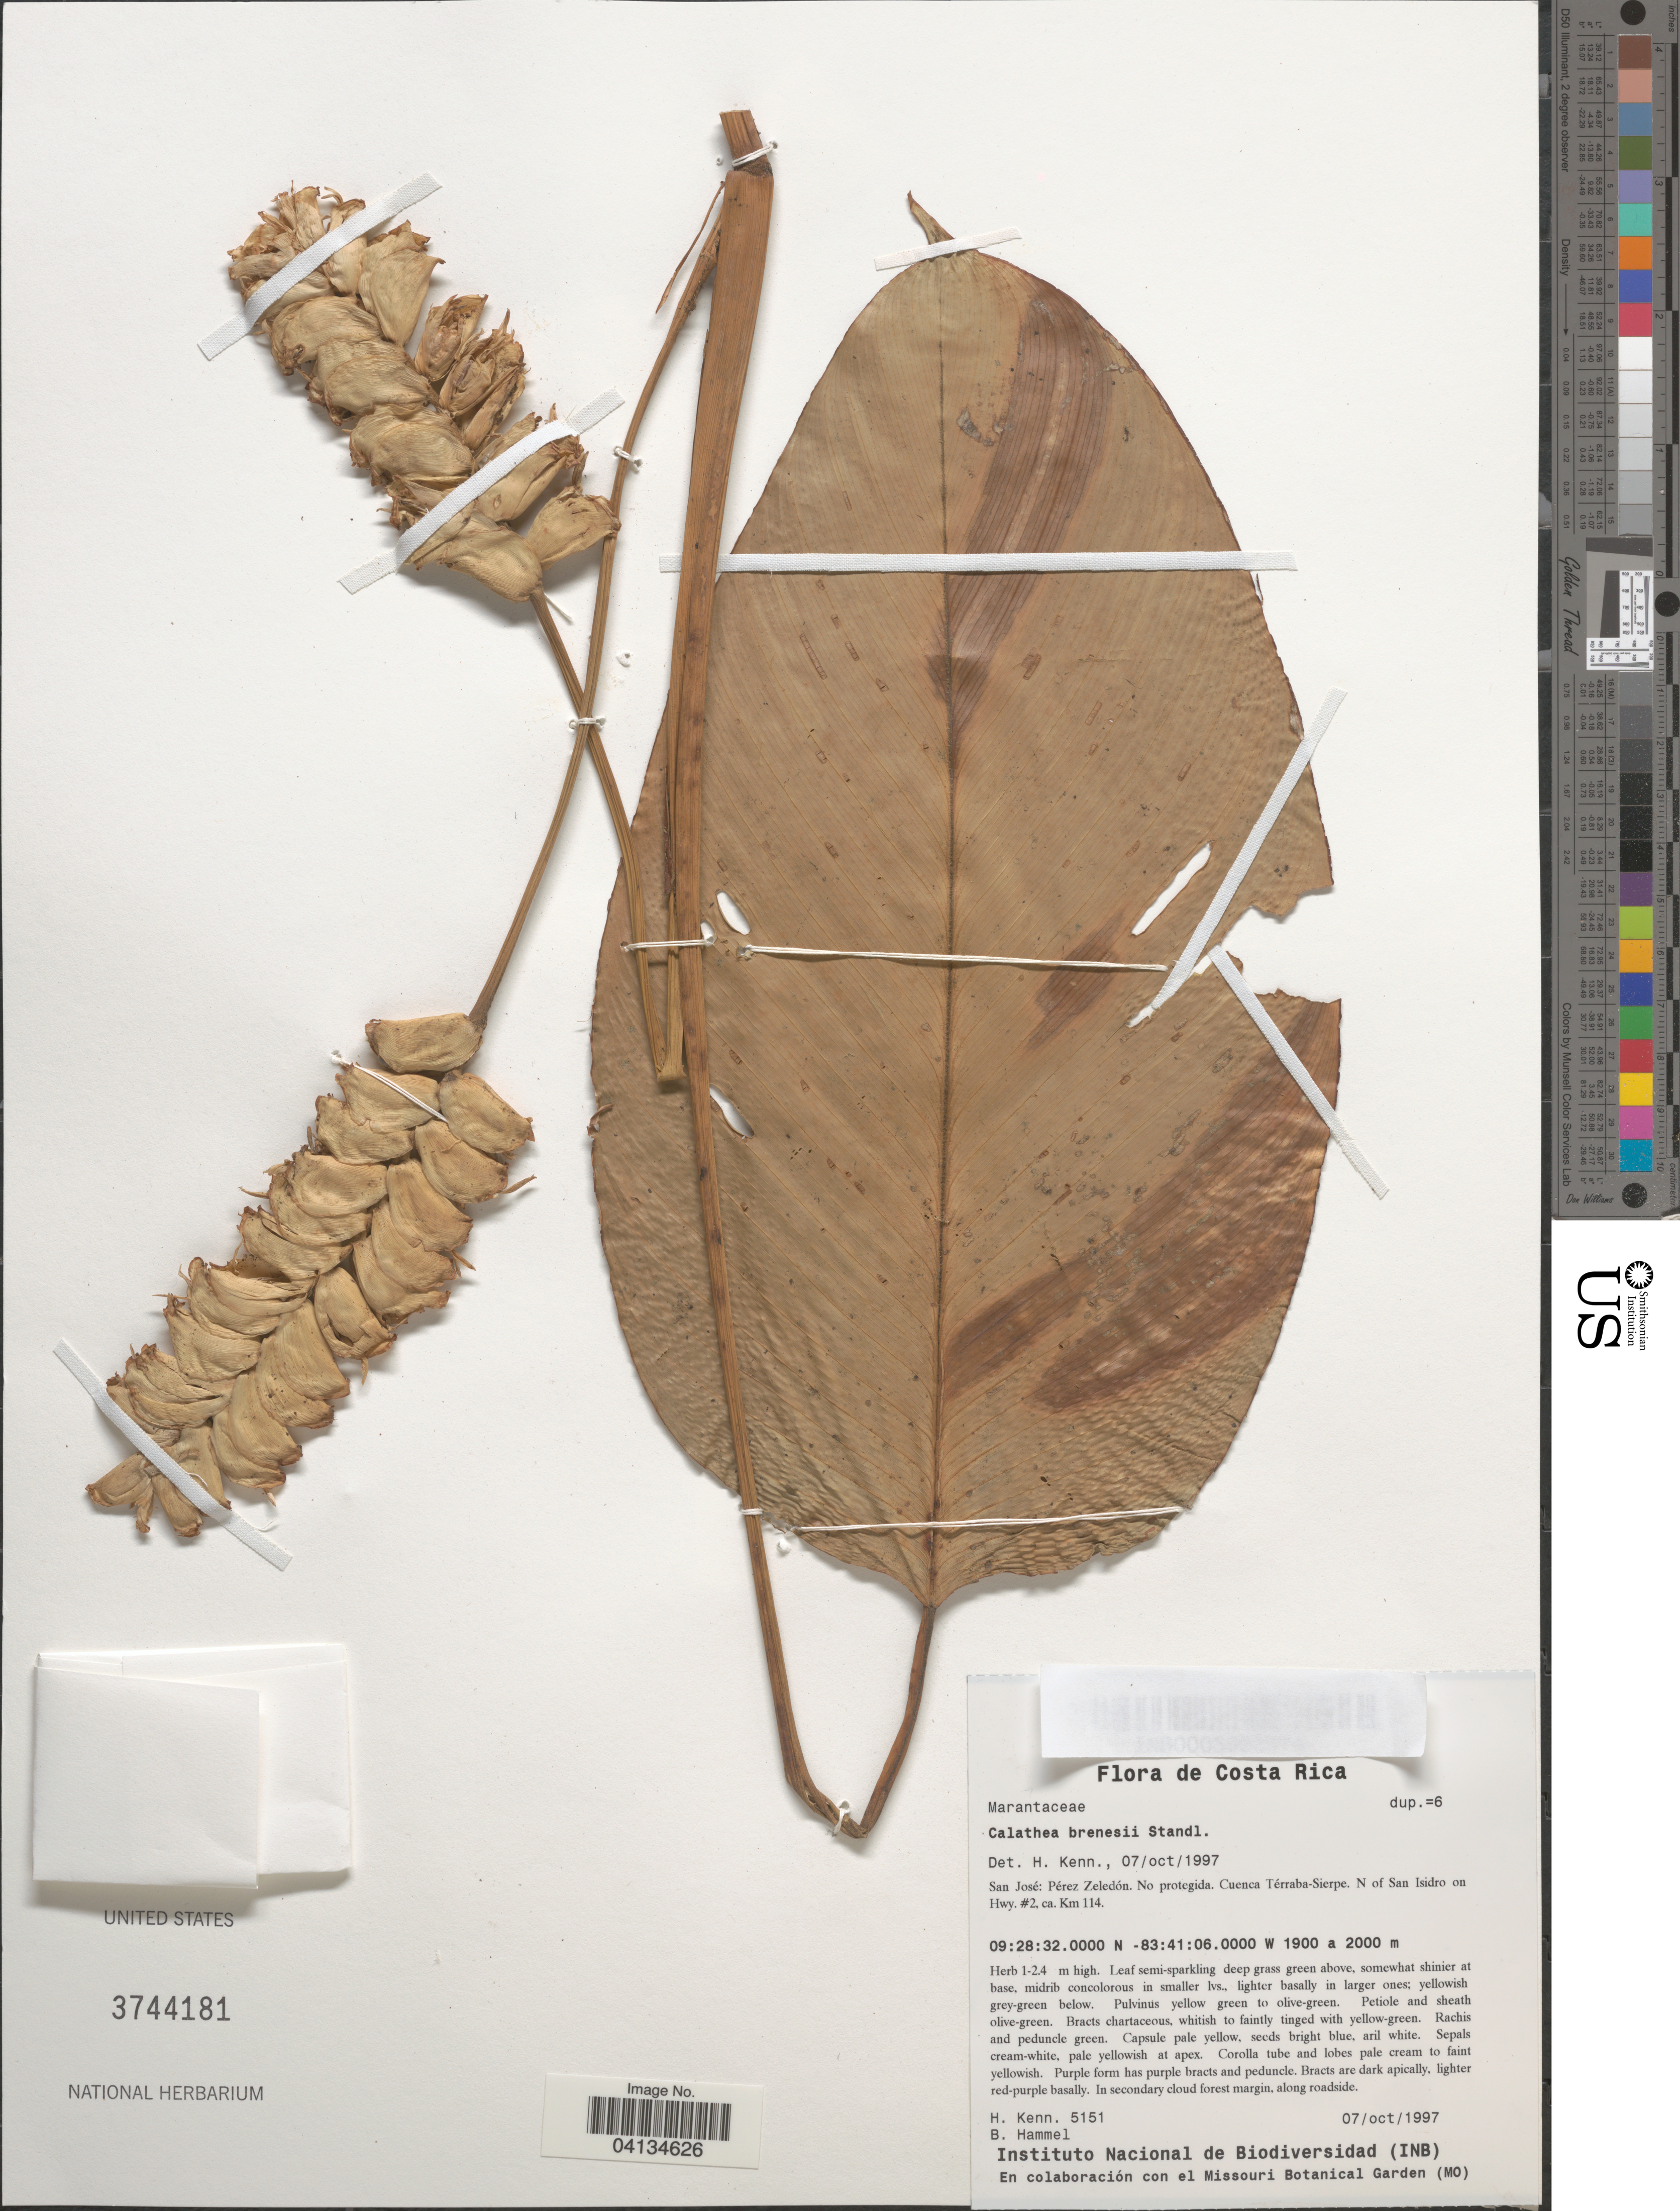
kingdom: Plantae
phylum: Tracheophyta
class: Liliopsida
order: Zingiberales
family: Marantaceae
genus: Calathea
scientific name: Calathea brenesii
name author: Standl.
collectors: H. Kenn. & B. Hammel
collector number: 5151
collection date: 1997-10-07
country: Costa Rica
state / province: San José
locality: Pérez Zeledón. No protegida. Cuenca Térraba-Sierpe. N of San Isidro on Hwy. #2, Km 114.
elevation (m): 2000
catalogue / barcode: US 3744181